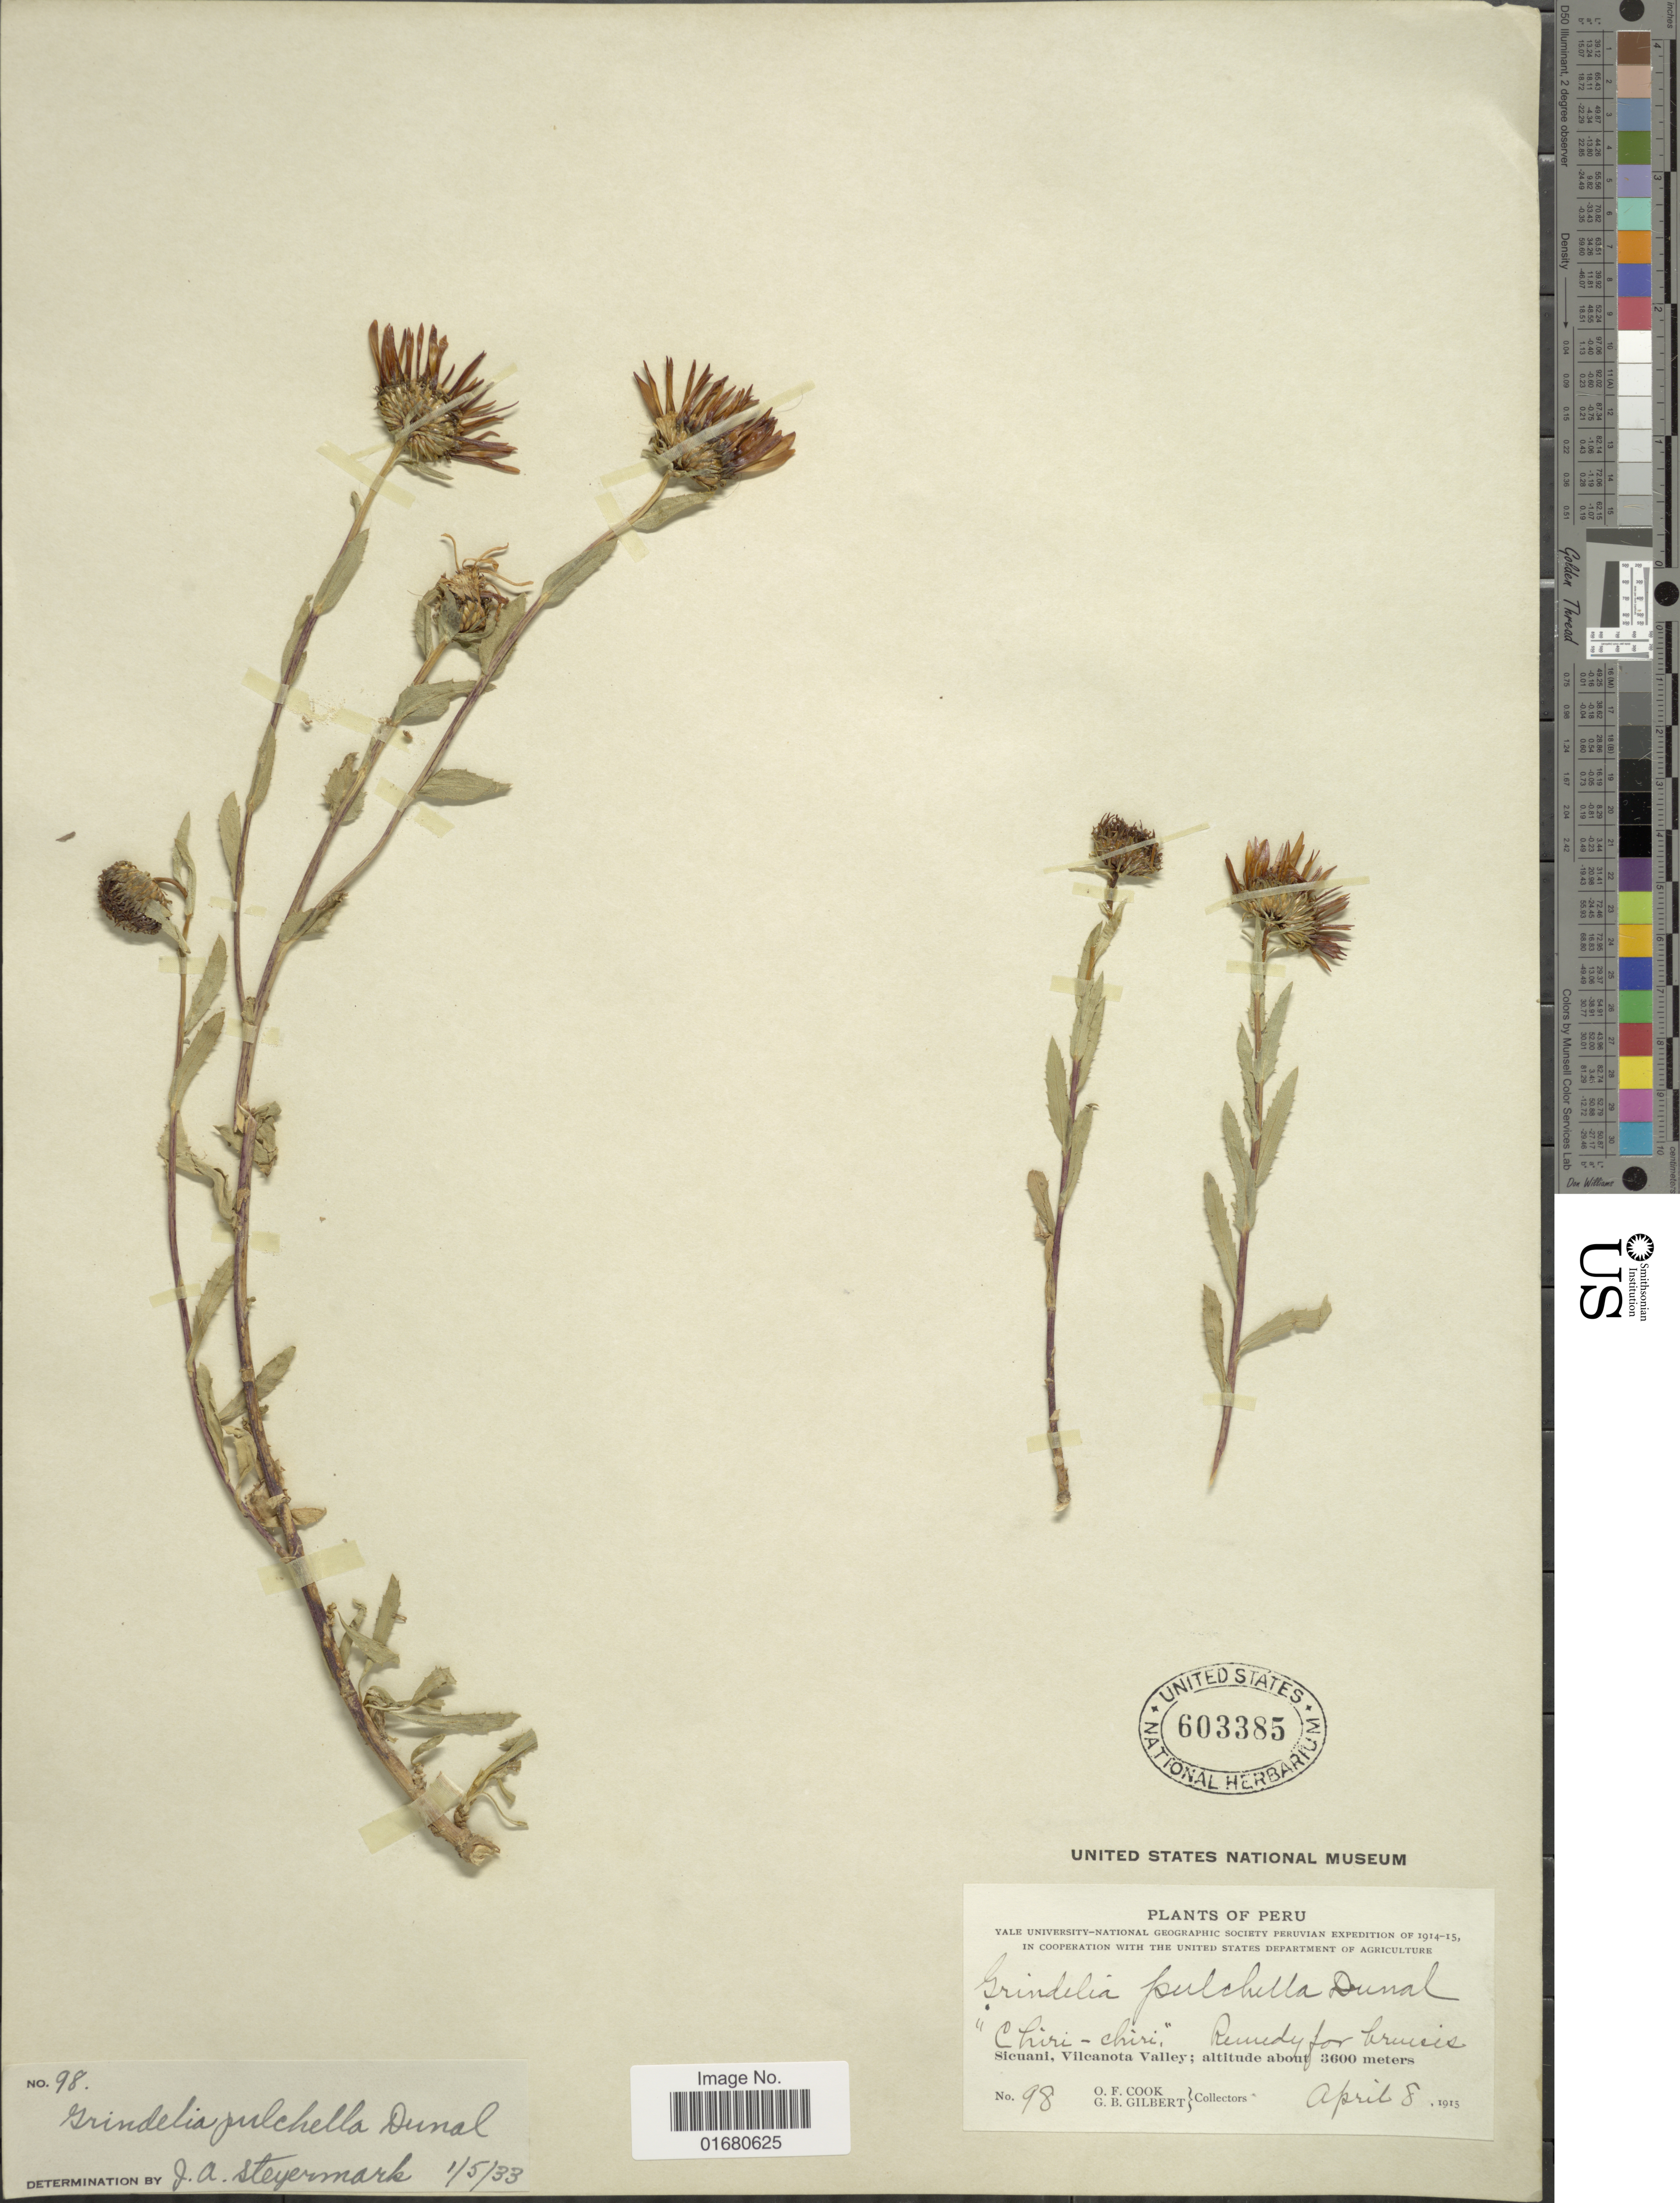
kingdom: Plantae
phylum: Tracheophyta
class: Magnoliopsida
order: Asterales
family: Asteraceae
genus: Grindelia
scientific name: Grindelia pulchella var. pulchella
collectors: O. F. Cook & G. B. Gilbert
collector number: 98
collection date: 1913-04-08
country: Peru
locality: Chiri-chiri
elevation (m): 3600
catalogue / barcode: US 603385